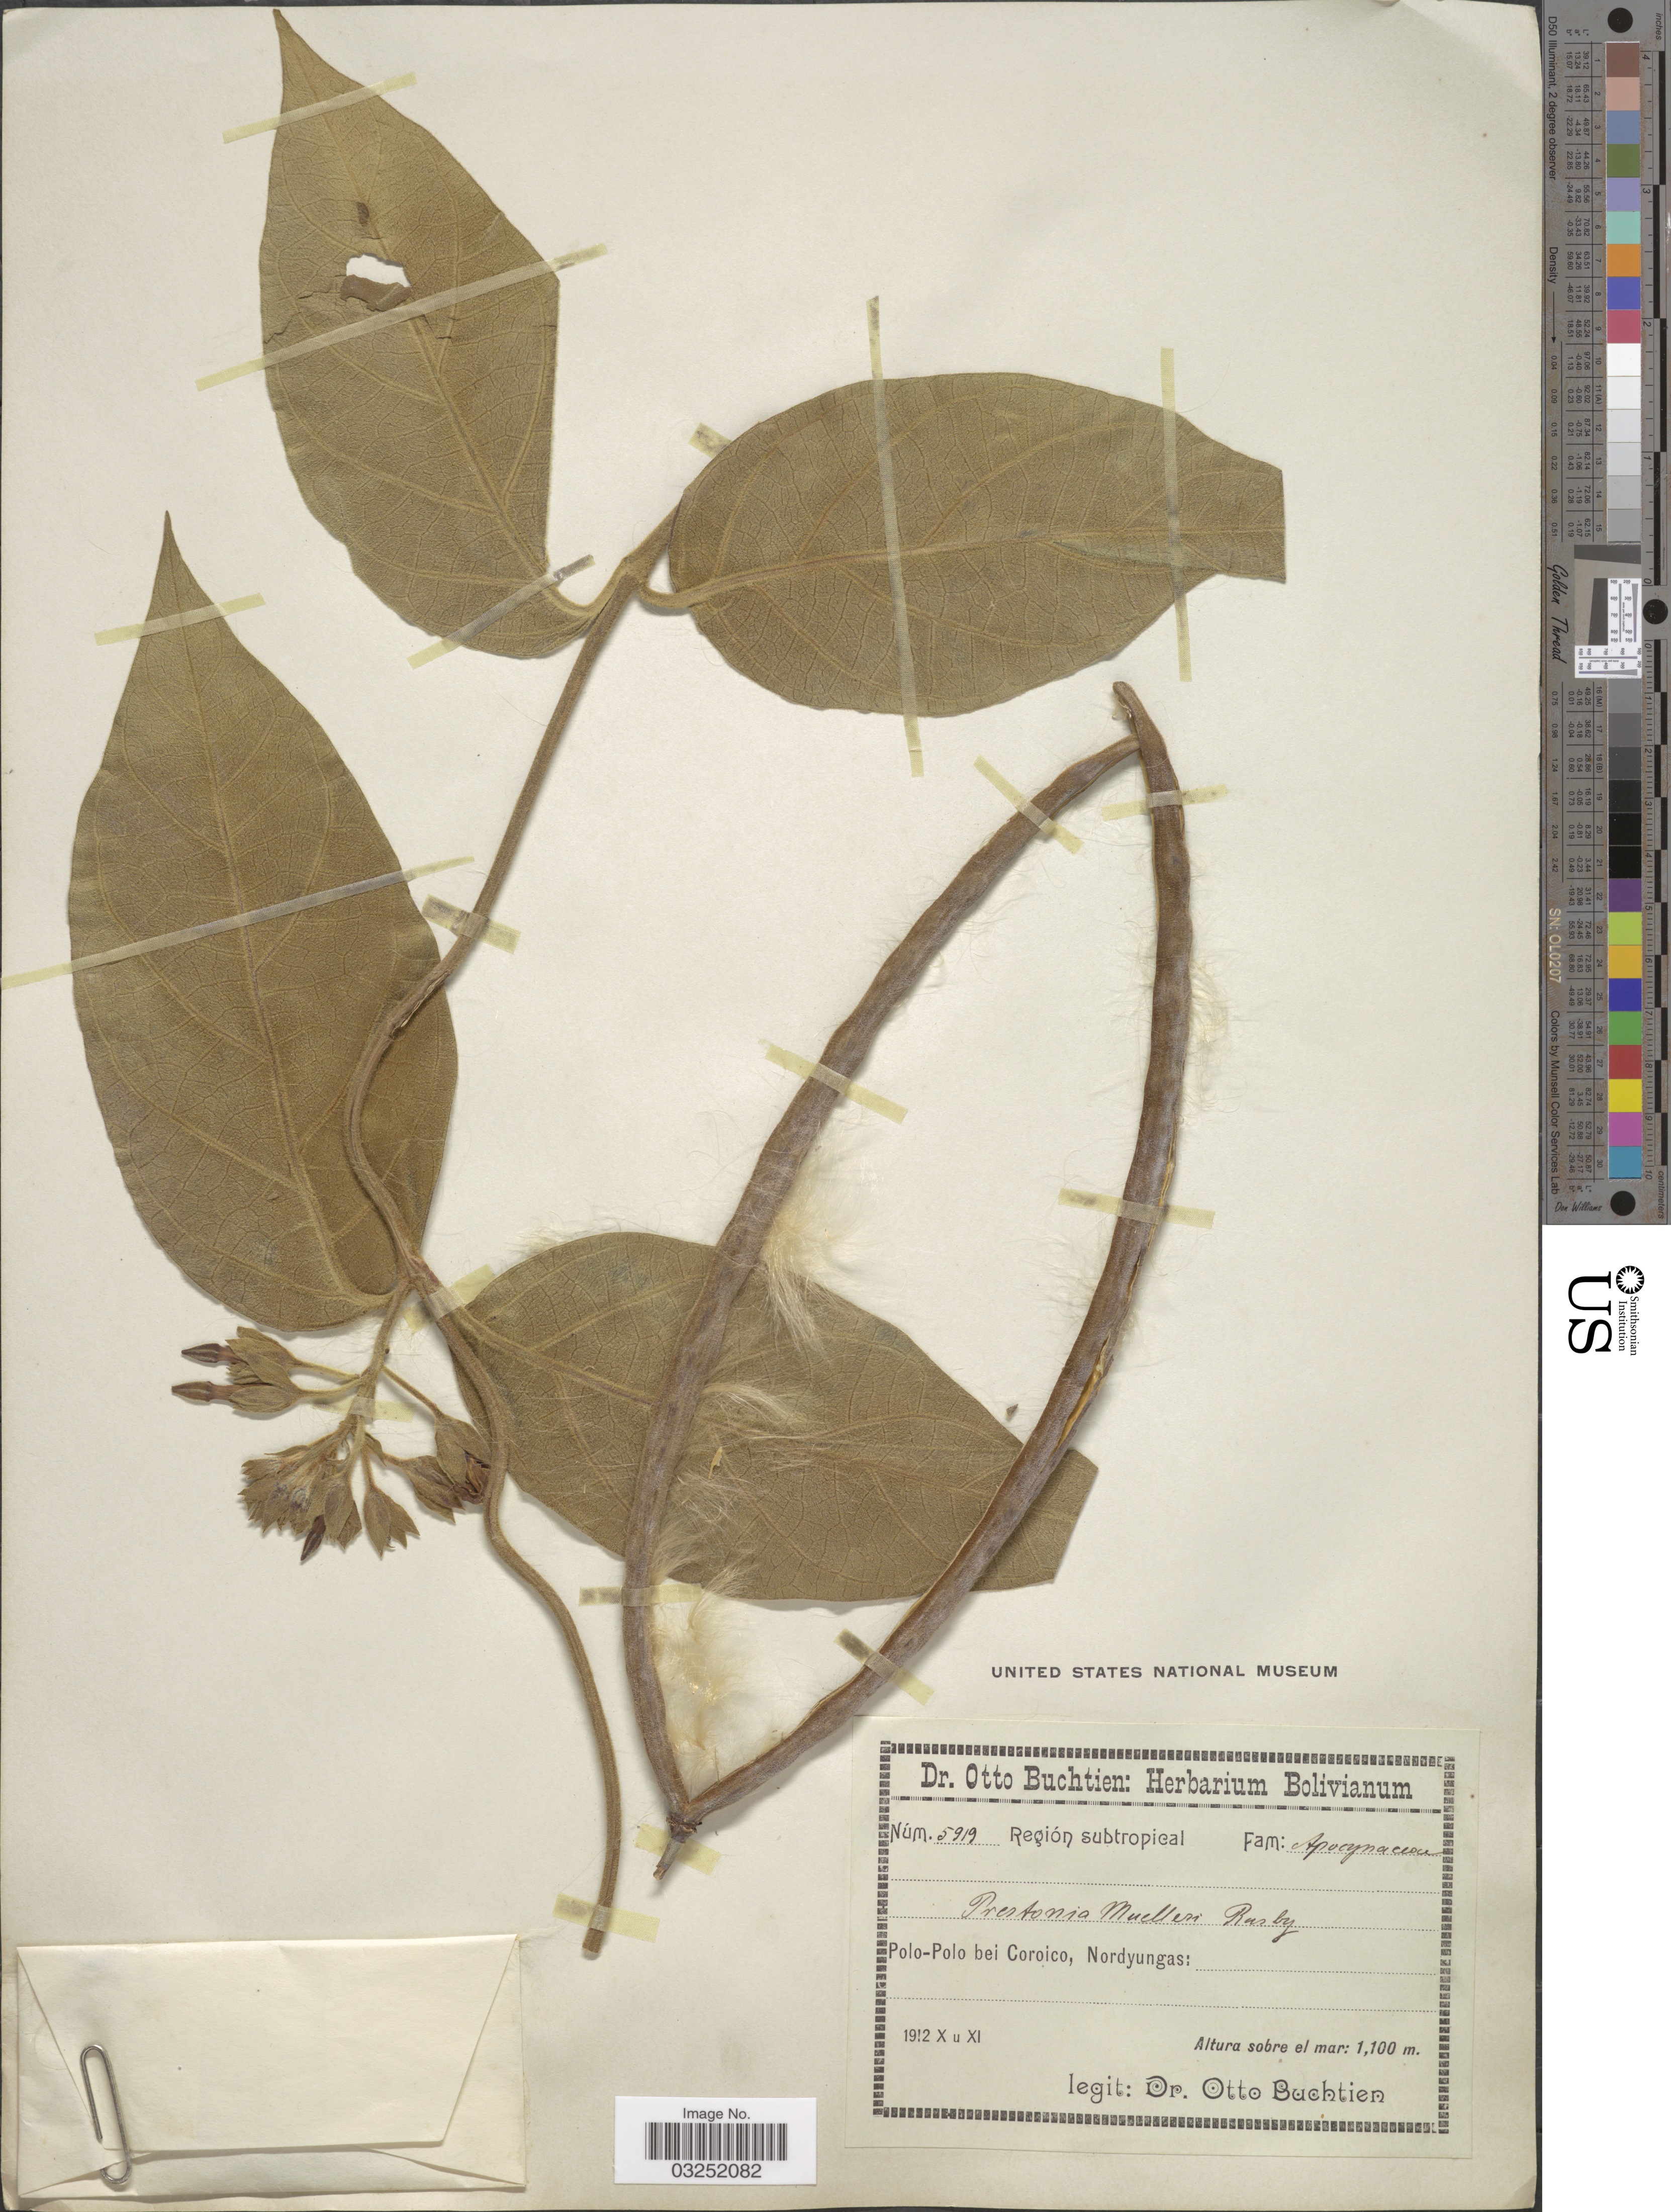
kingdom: Plantae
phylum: Tracheophyta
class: Magnoliopsida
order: Gentianales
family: Apocynaceae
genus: Prestonia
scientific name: Prestonia muelleri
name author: Rusby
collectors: O. Buchtien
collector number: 5919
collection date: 1912-10/1912-11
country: Bolivia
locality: Región subtropical, Polo-Polo bei Coroico, Nordyungas.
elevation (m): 1100